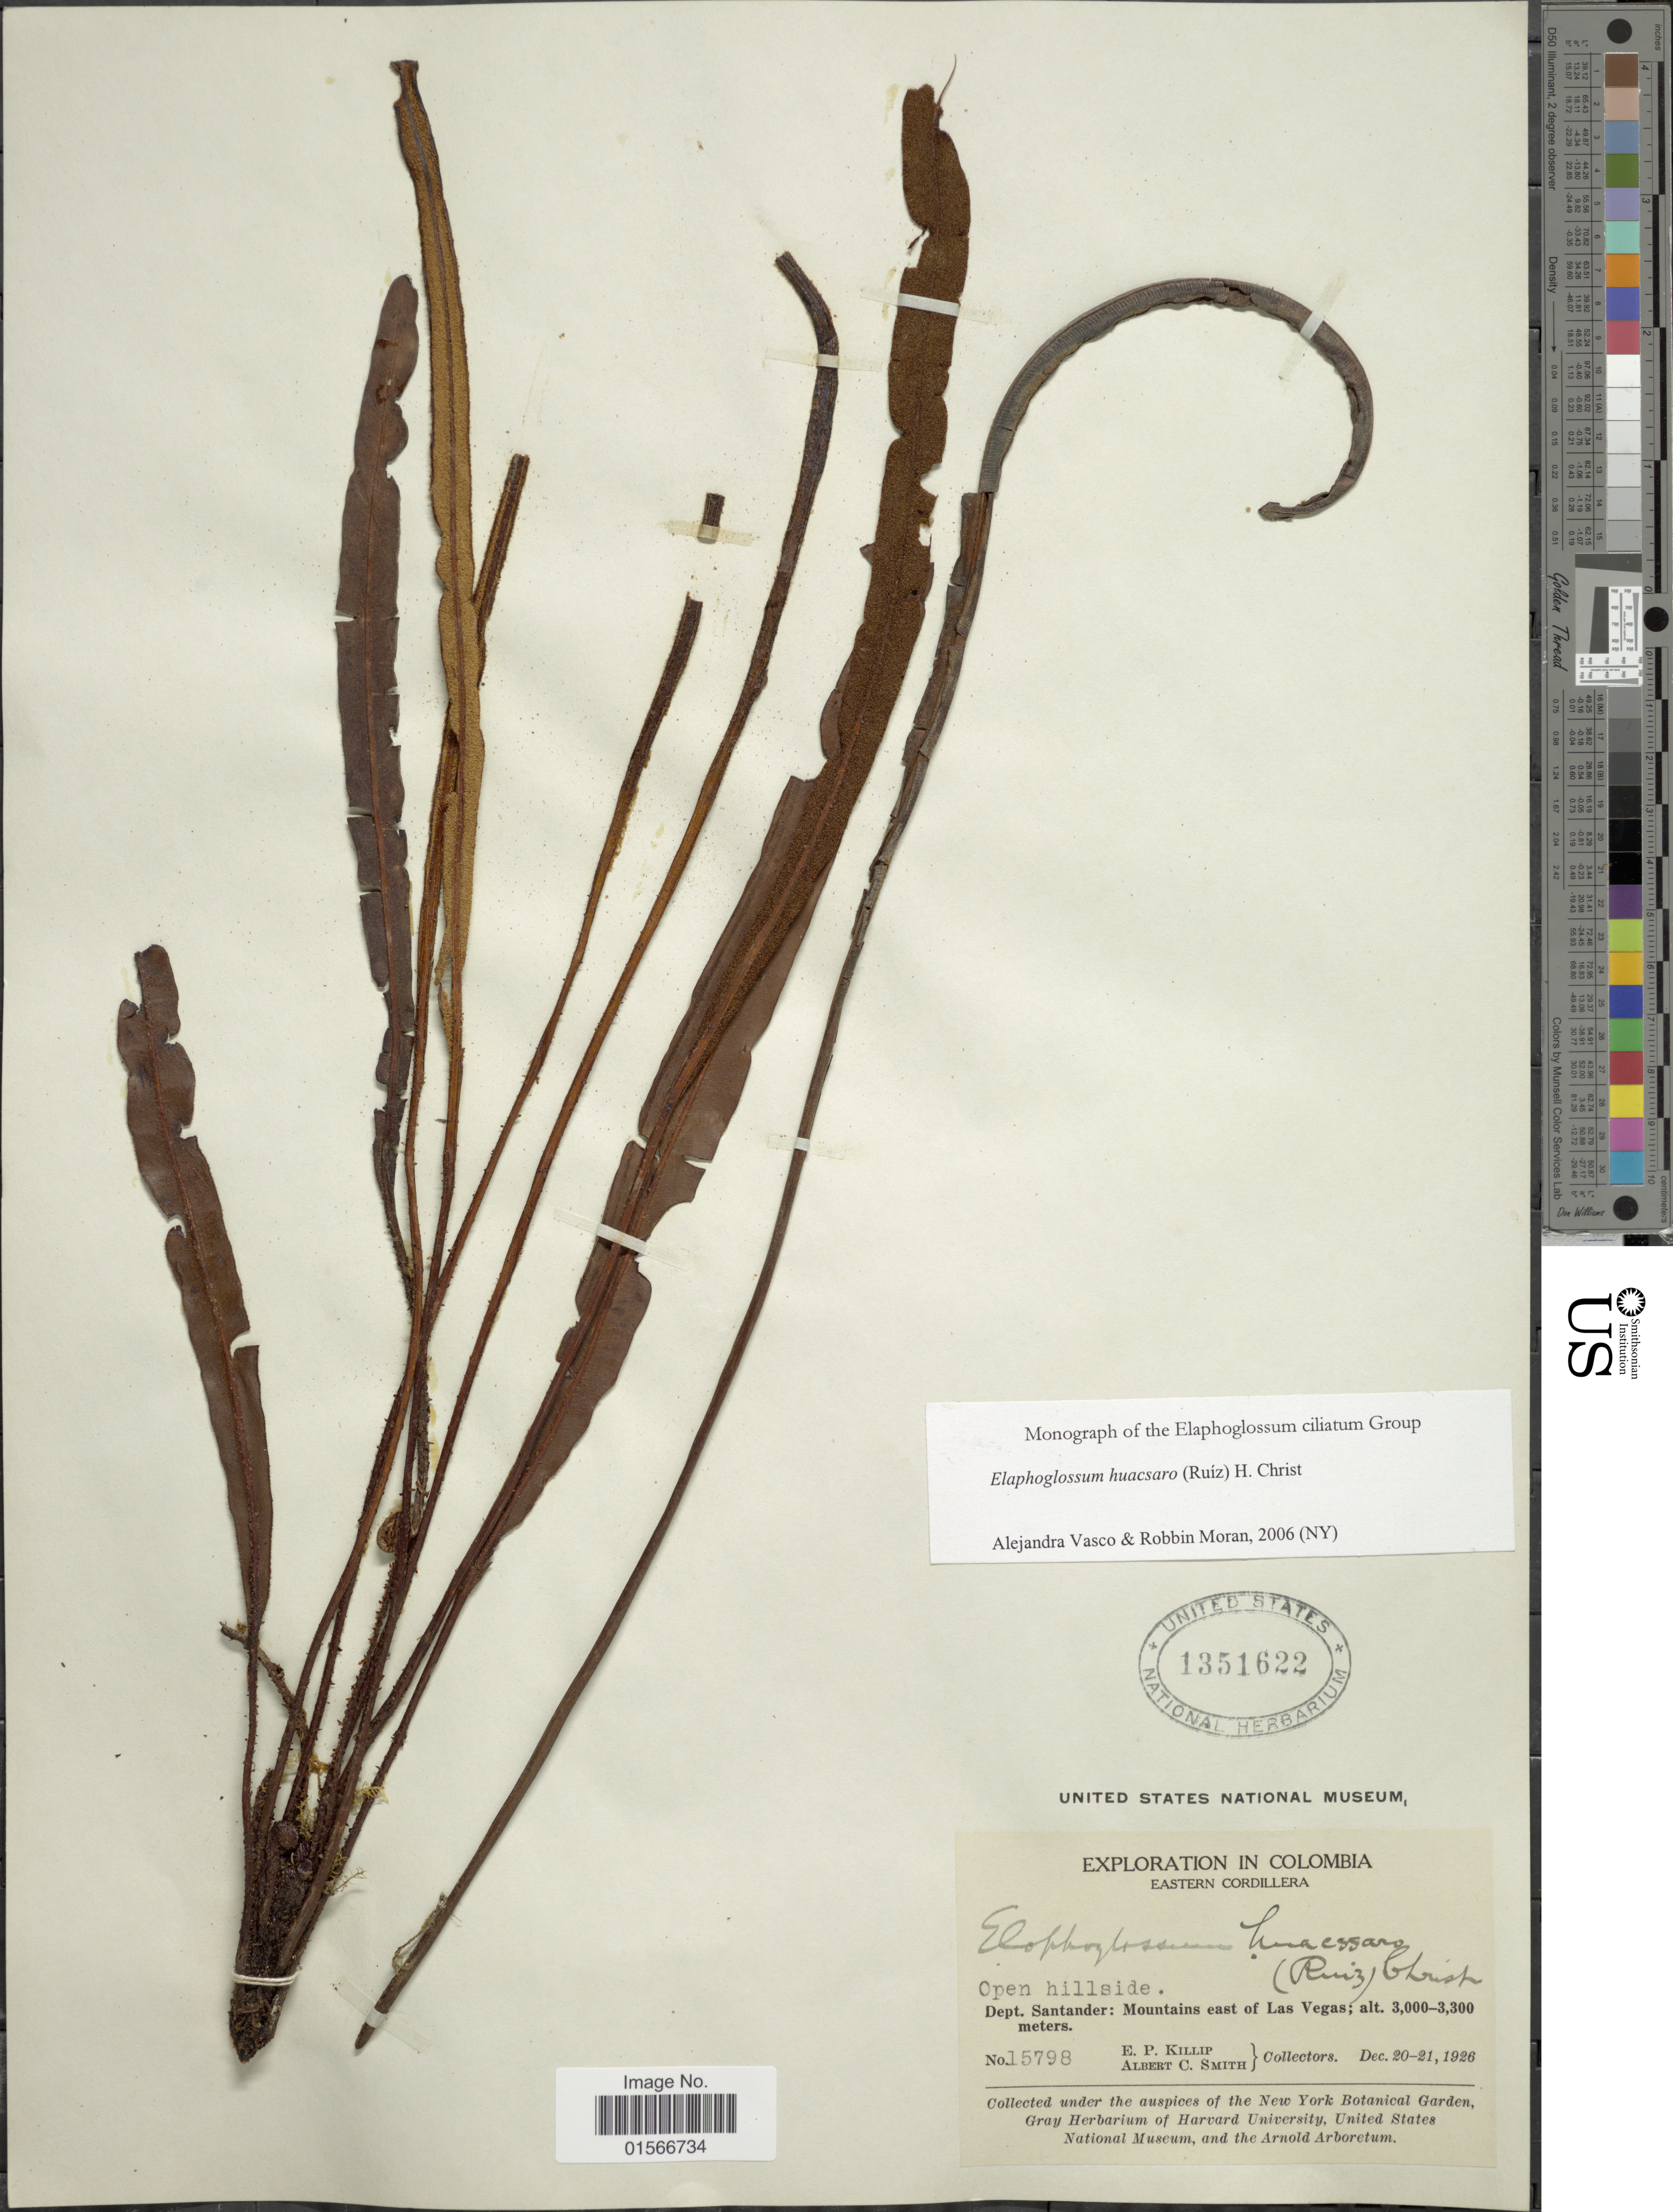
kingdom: Plantae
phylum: Tracheophyta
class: Polypodiopsida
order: Polypodiales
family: Dryopteridaceae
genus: Elaphoglossum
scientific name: Elaphoglossum huacsaro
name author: (Ruiz) Christ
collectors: E. P. Killip & A. C. Smith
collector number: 15798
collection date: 1926-12-20/1926-12-21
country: Colombia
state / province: Santander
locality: Eastern Cordillera, Dept Santander: Mountains east of Las Vegas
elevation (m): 3000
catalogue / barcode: US 1351622